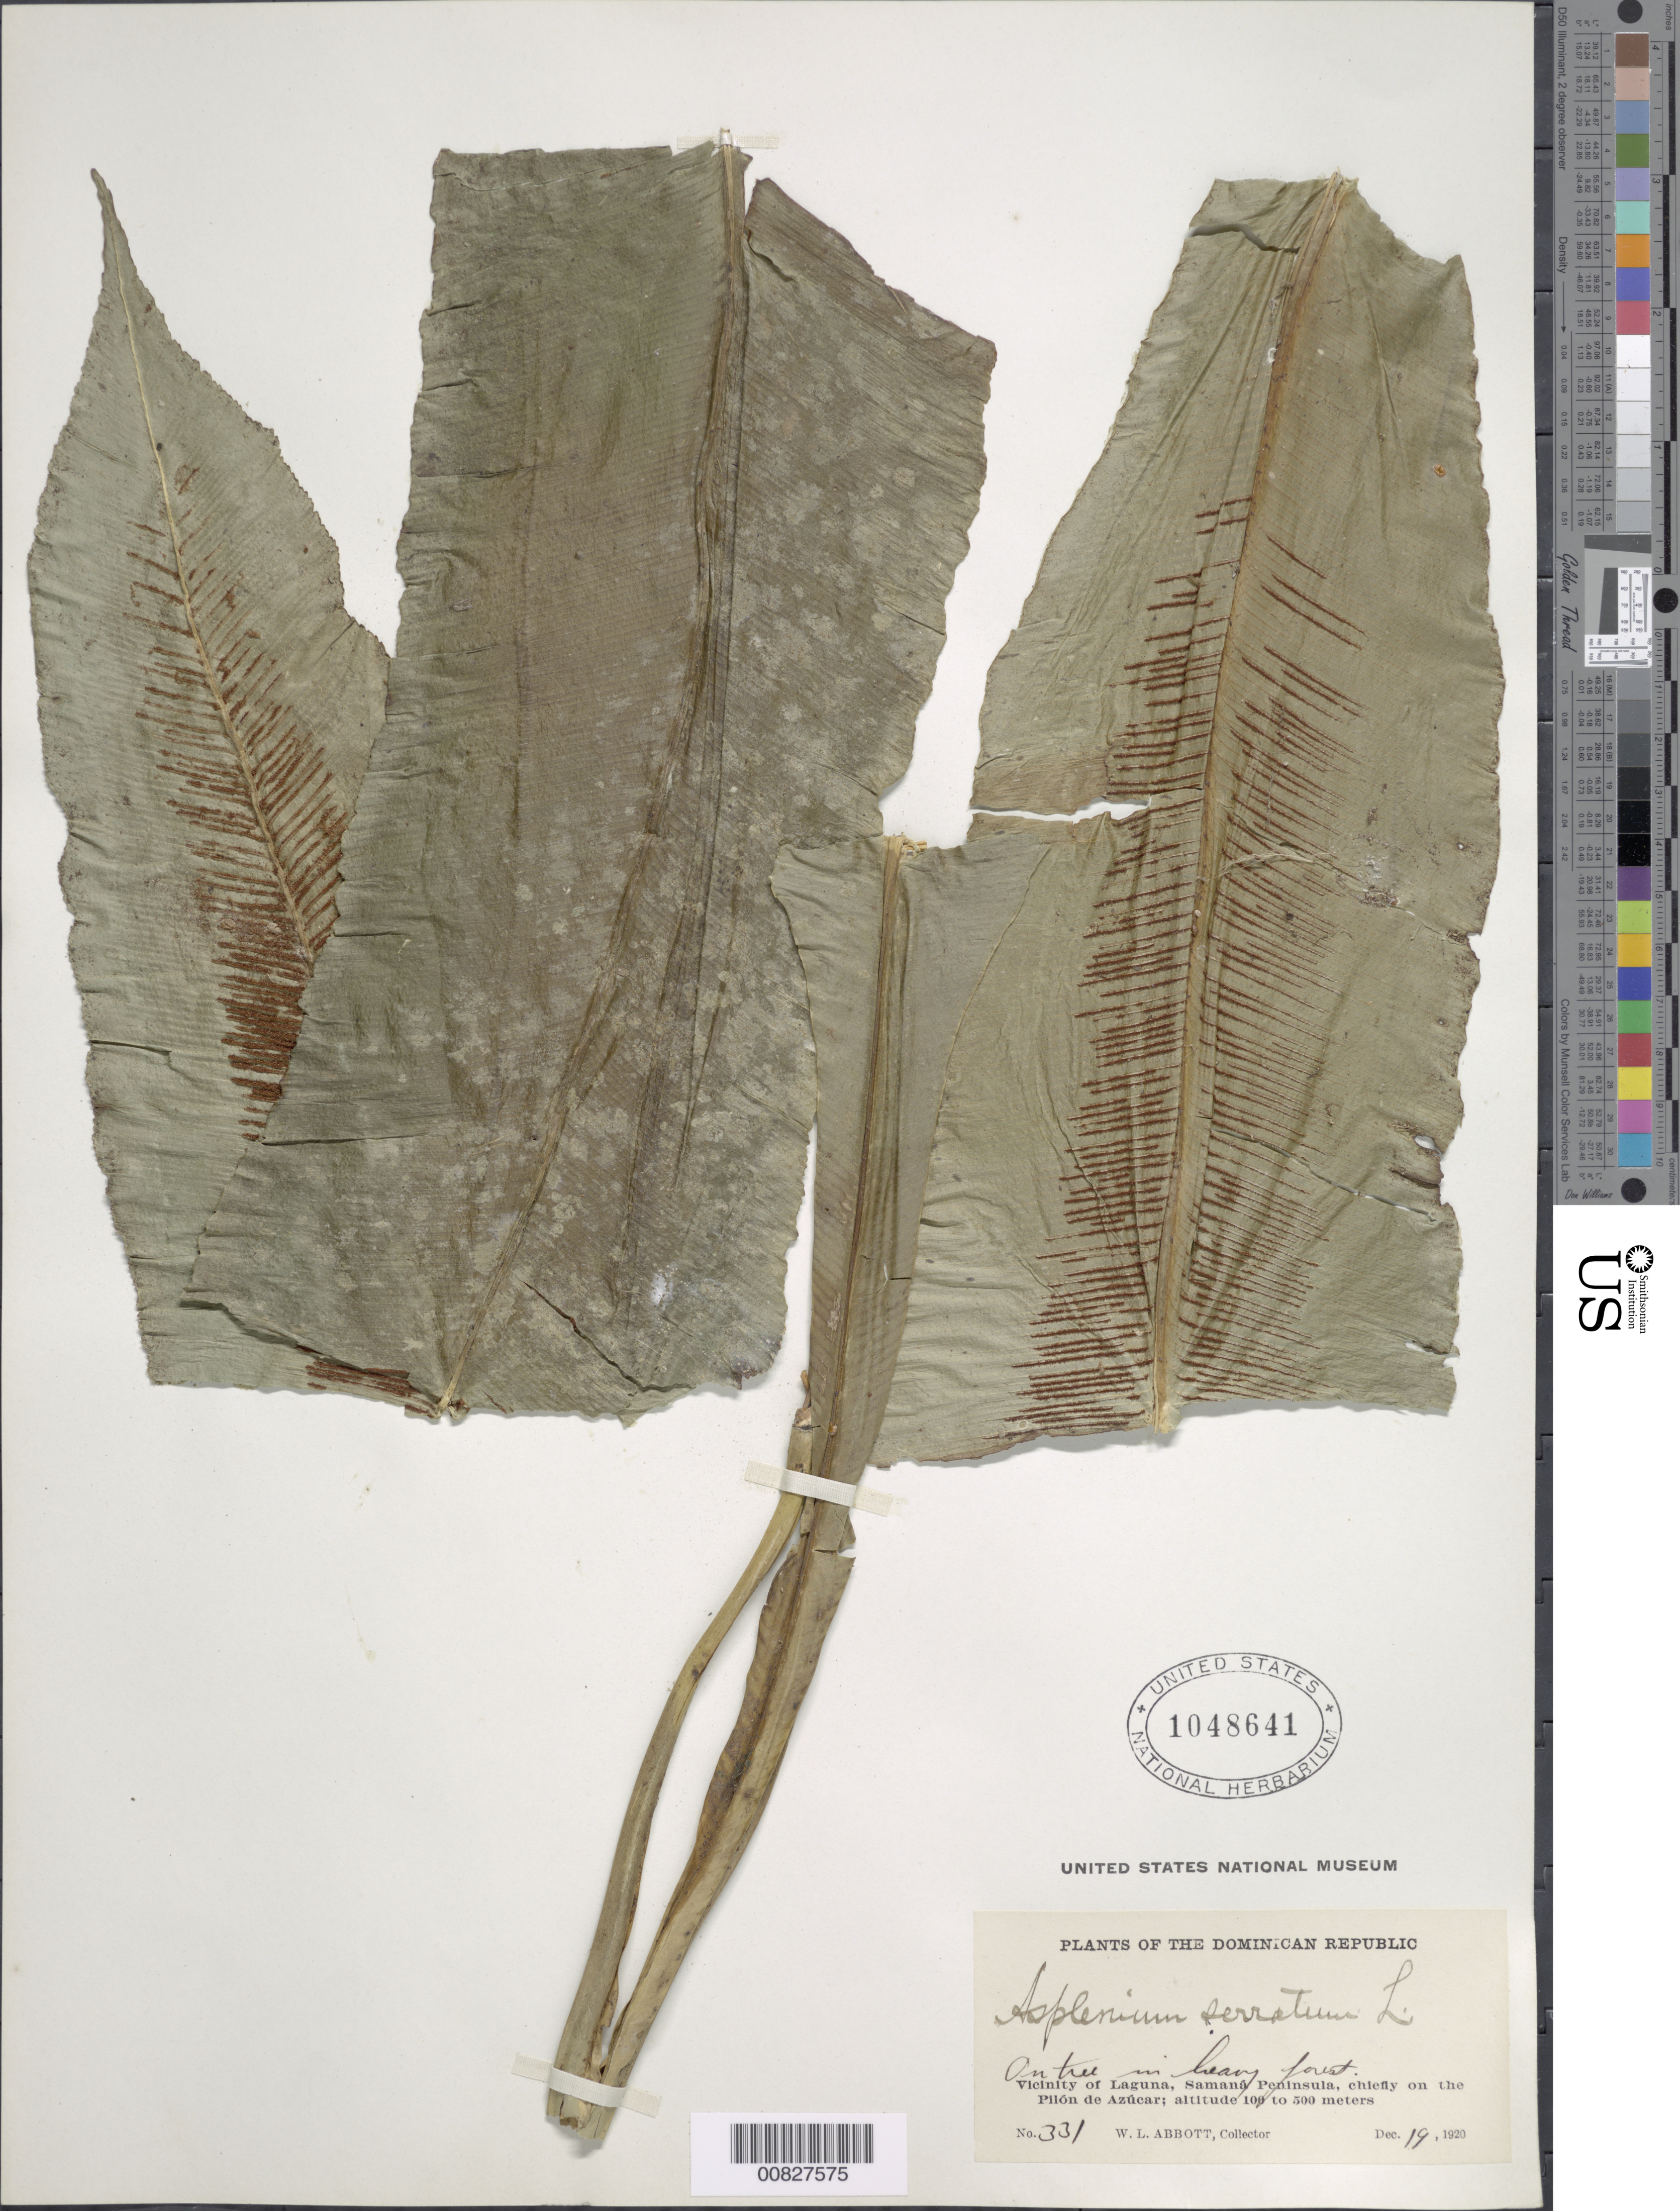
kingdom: Plantae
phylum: Tracheophyta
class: Polypodiopsida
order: Polypodiales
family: Aspleniaceae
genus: Asplenium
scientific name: Asplenium serratum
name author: L.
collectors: W. L. Abbott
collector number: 331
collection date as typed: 19 Dec 1920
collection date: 1920-12-19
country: Dominican Republic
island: Hispaniola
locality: Laguna, Samaná Peninsula, chiefly on the Pilón de Azúcar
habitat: On tree in heavy forest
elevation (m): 100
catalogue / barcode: US 1048641